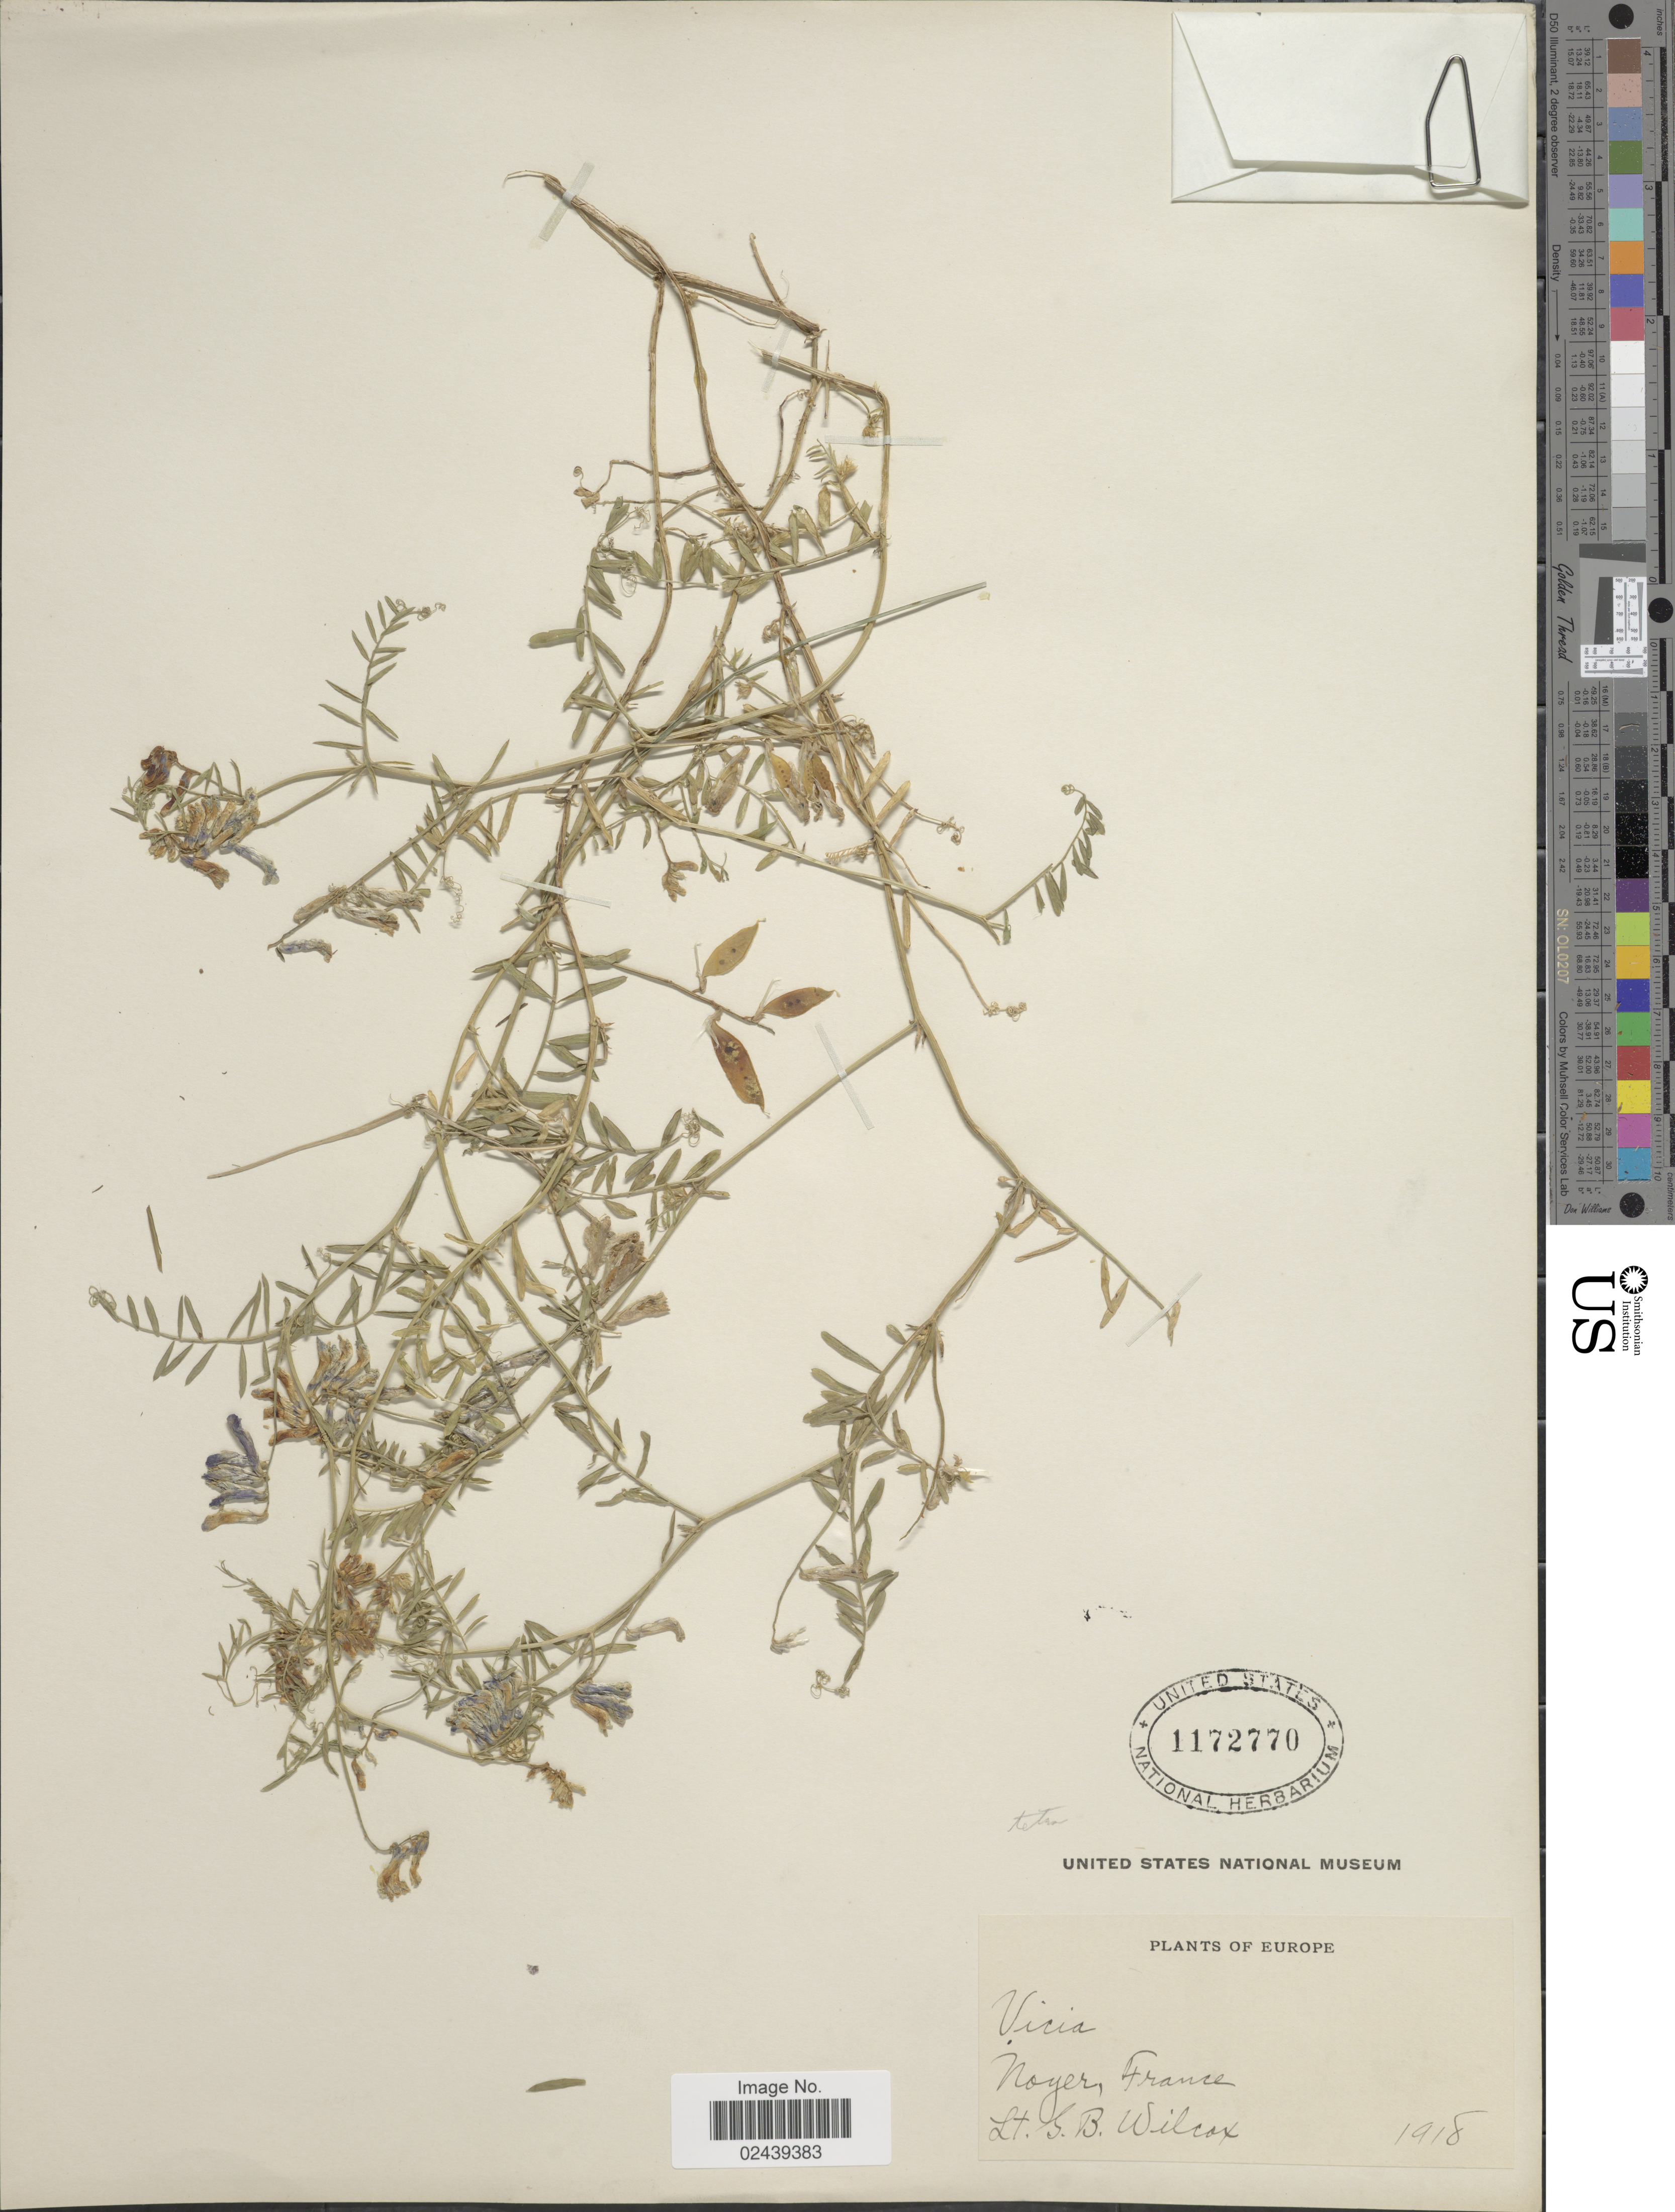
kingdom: Plantae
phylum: Tracheophyta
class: Magnoliopsida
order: Fabales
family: Fabaceae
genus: Vicia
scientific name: Vicia tetrasperma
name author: (L.) Schreb.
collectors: G. Wilcox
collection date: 1918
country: France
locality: Noyer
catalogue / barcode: US 1172770